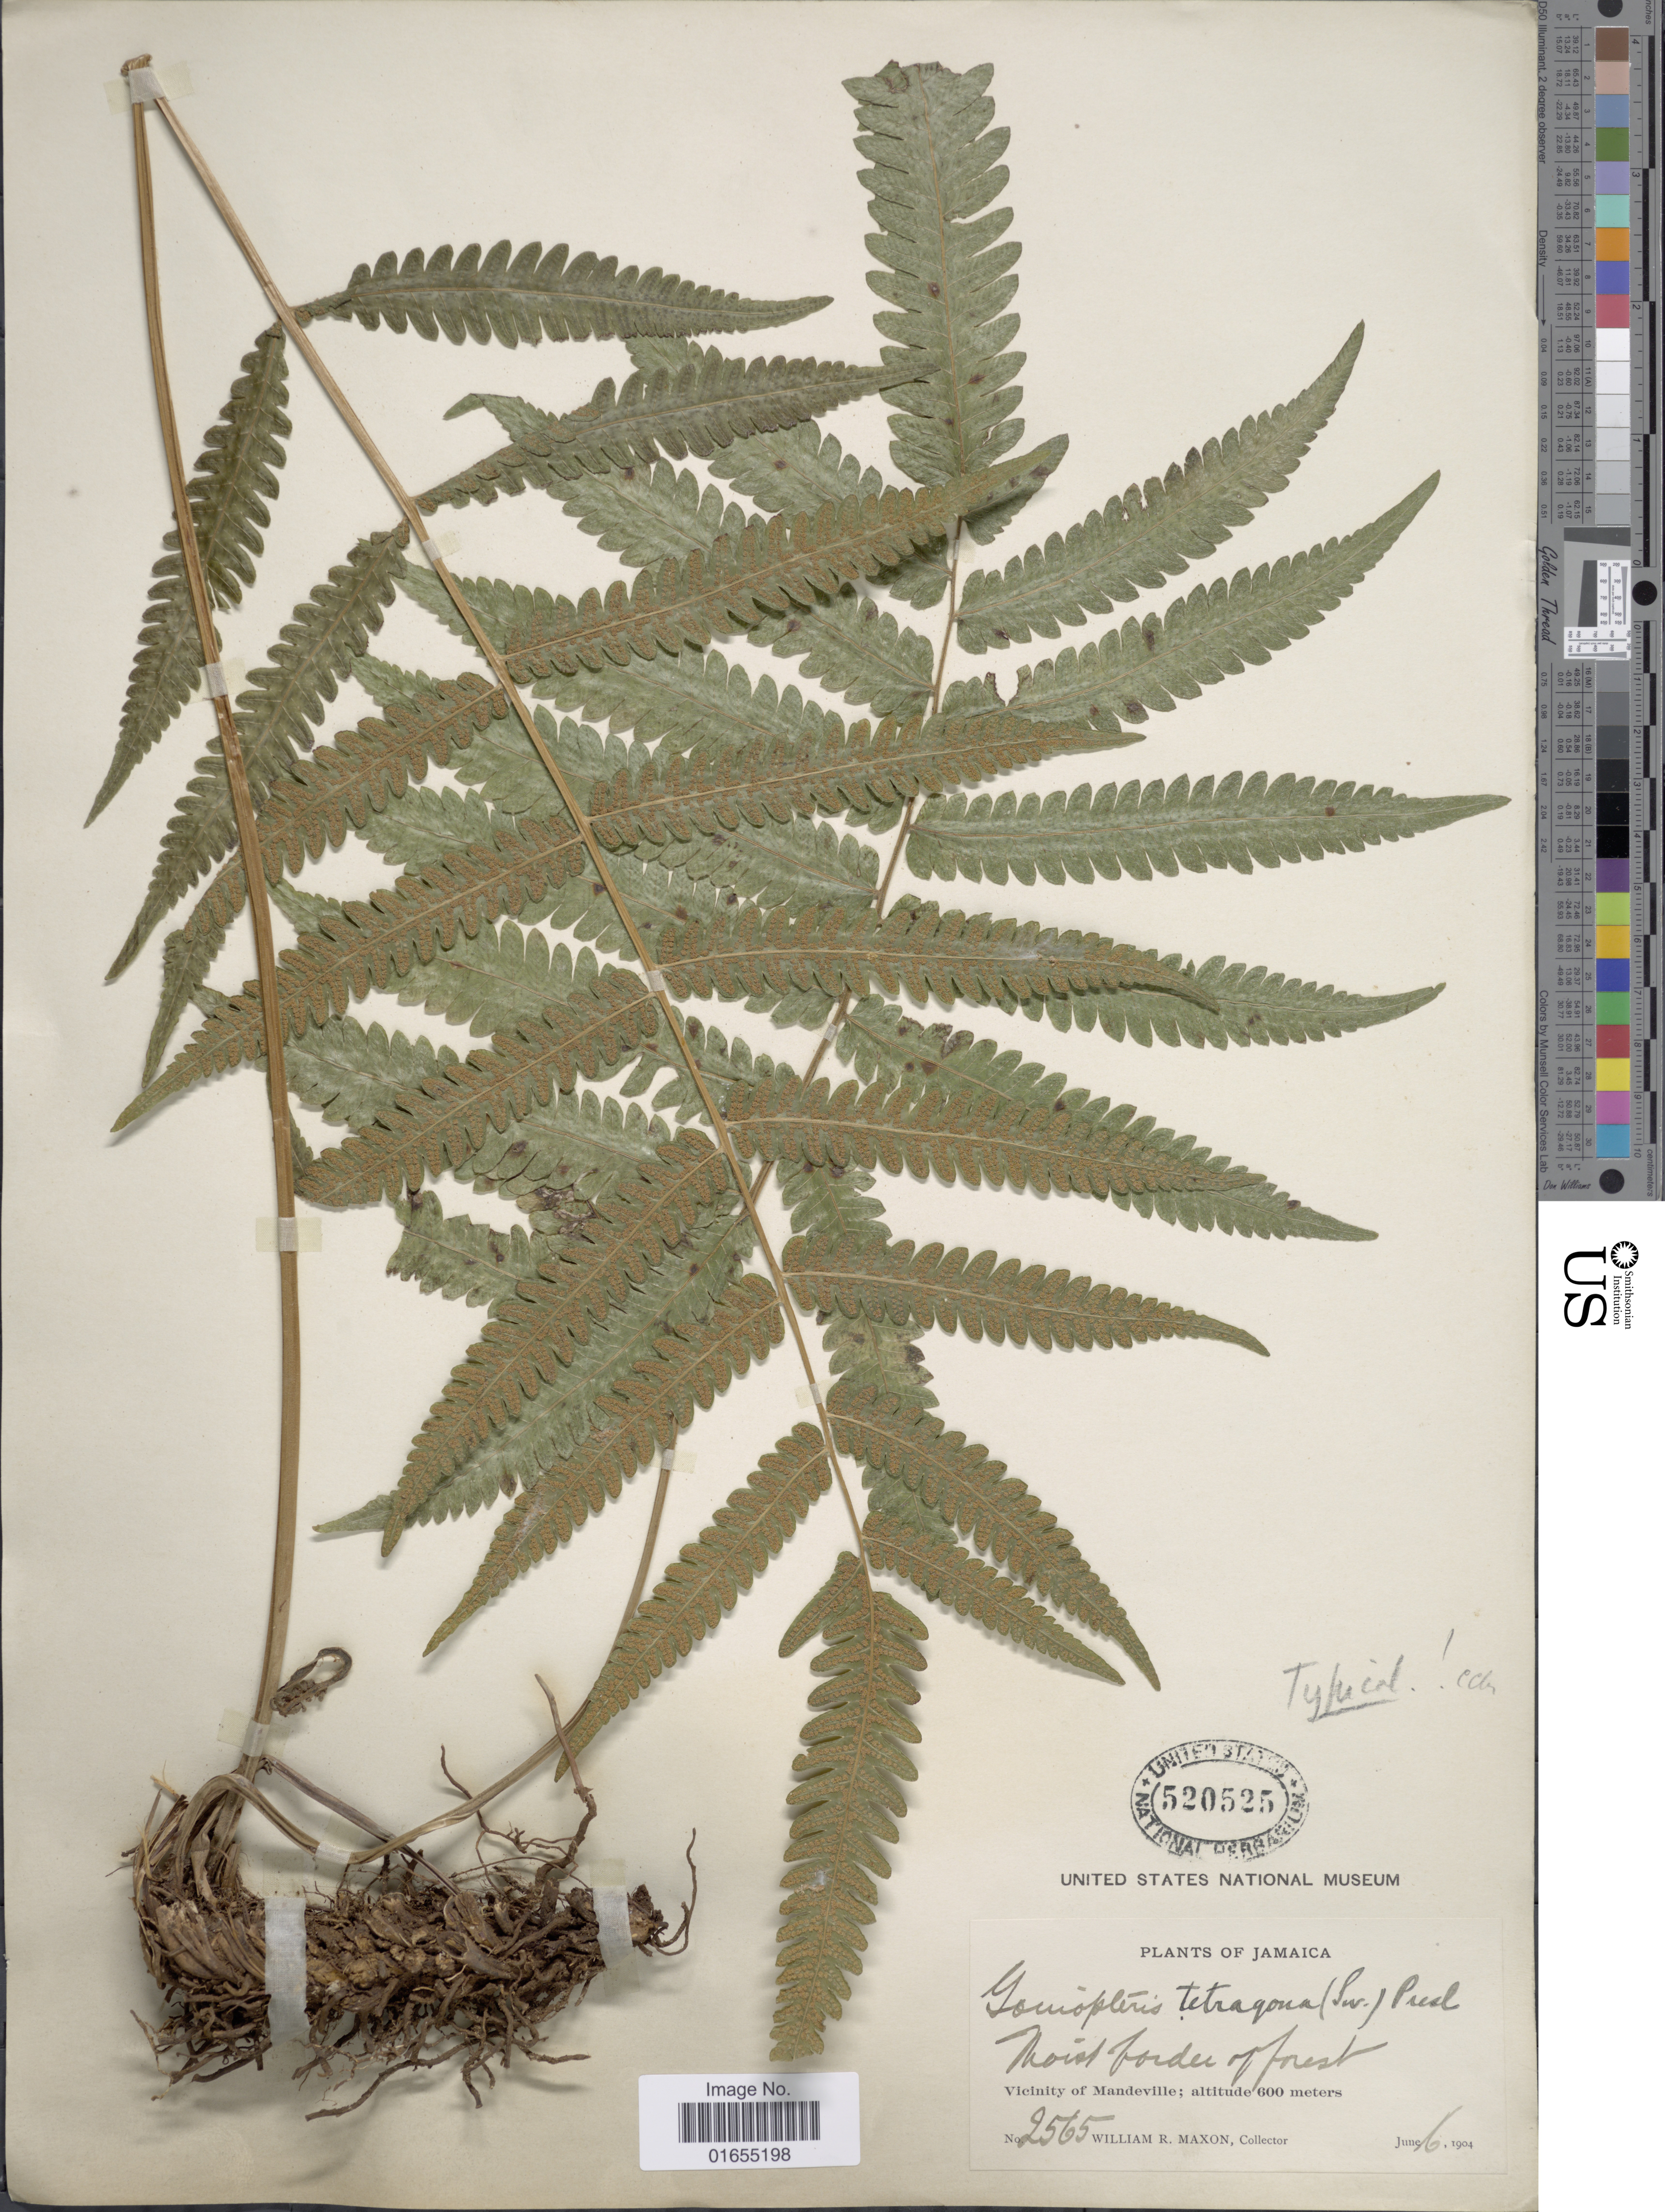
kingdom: Plantae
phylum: Tracheophyta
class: Polypodiopsida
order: Polypodiales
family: Thelypteridaceae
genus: Goniopteris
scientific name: Goniopteris subtetragona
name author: (Link) Vareschi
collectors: W. R. Maxon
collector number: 2565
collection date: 1904-06-16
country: Jamaica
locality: Vicinity of Mandeville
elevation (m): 600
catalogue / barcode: US 520525